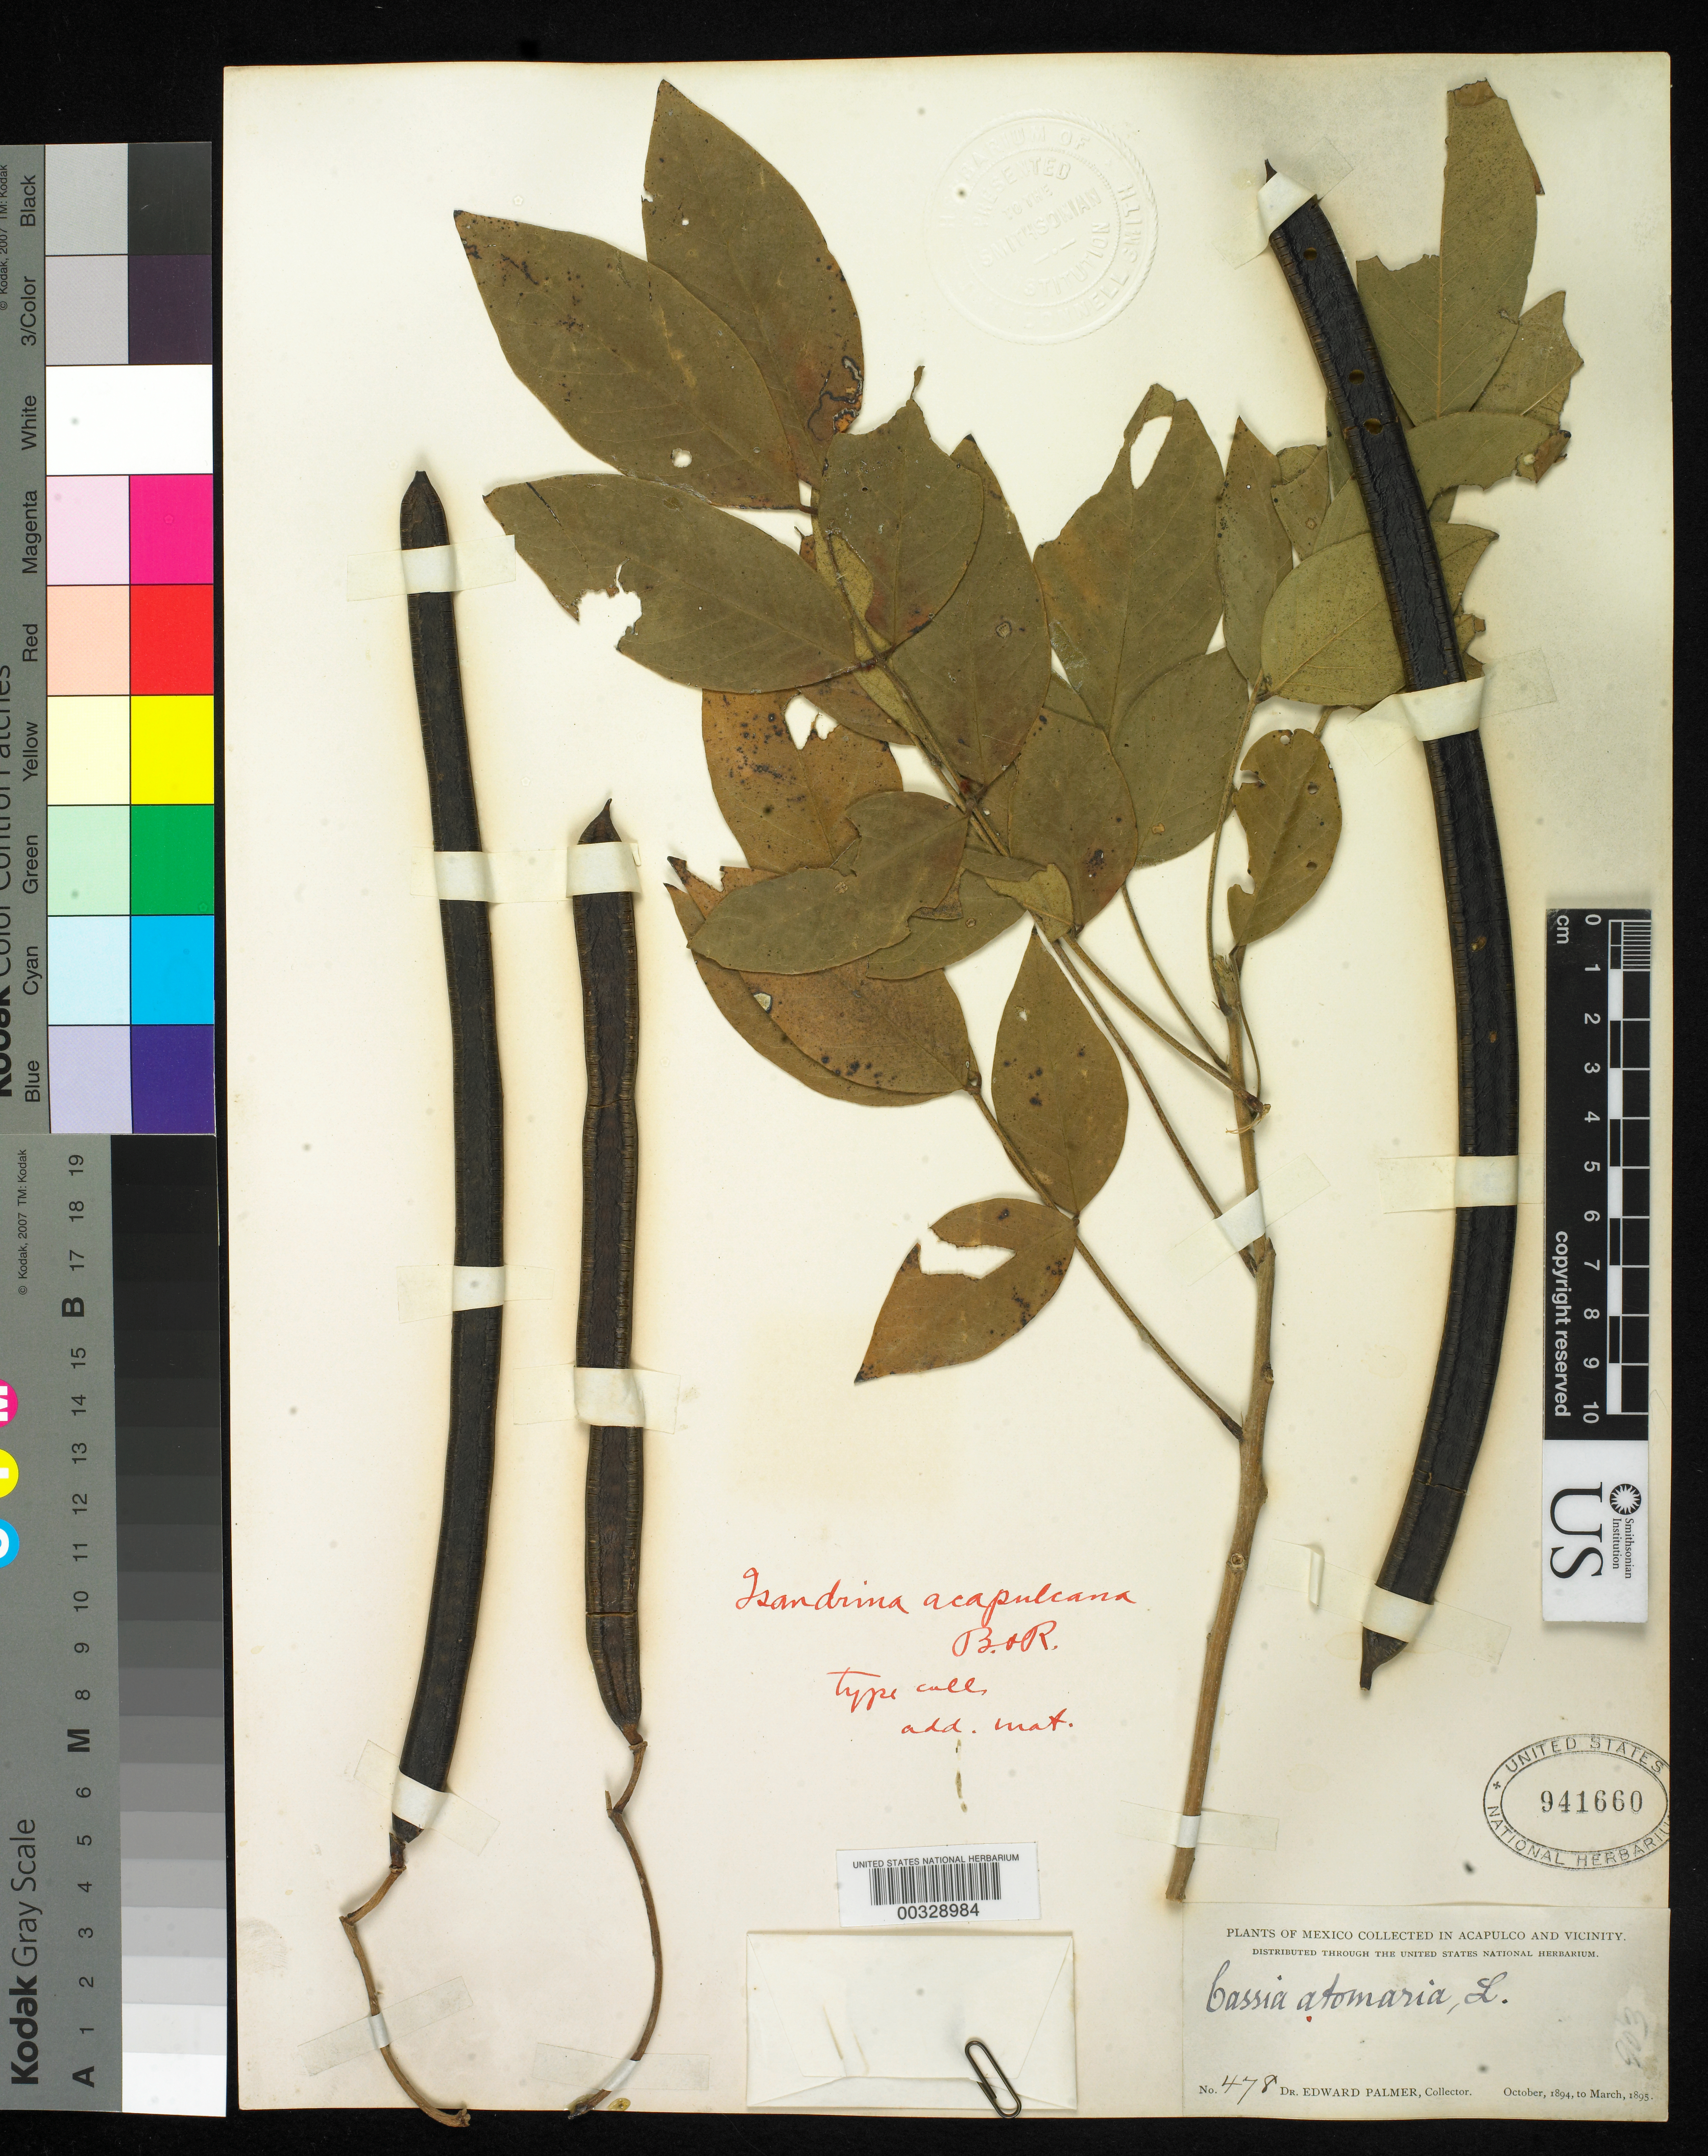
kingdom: Plantae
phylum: Tracheophyta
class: Magnoliopsida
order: Fabales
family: Fabaceae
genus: Isandrina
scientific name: Isandrina acapulcana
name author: Britton & Rose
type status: Isotype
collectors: E. Palmer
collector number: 478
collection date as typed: Oct 1894 to -- Mar 1895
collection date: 1894-10/1895-03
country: Mexico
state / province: Guerrero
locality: Acapulco and vicinity.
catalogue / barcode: US 941660